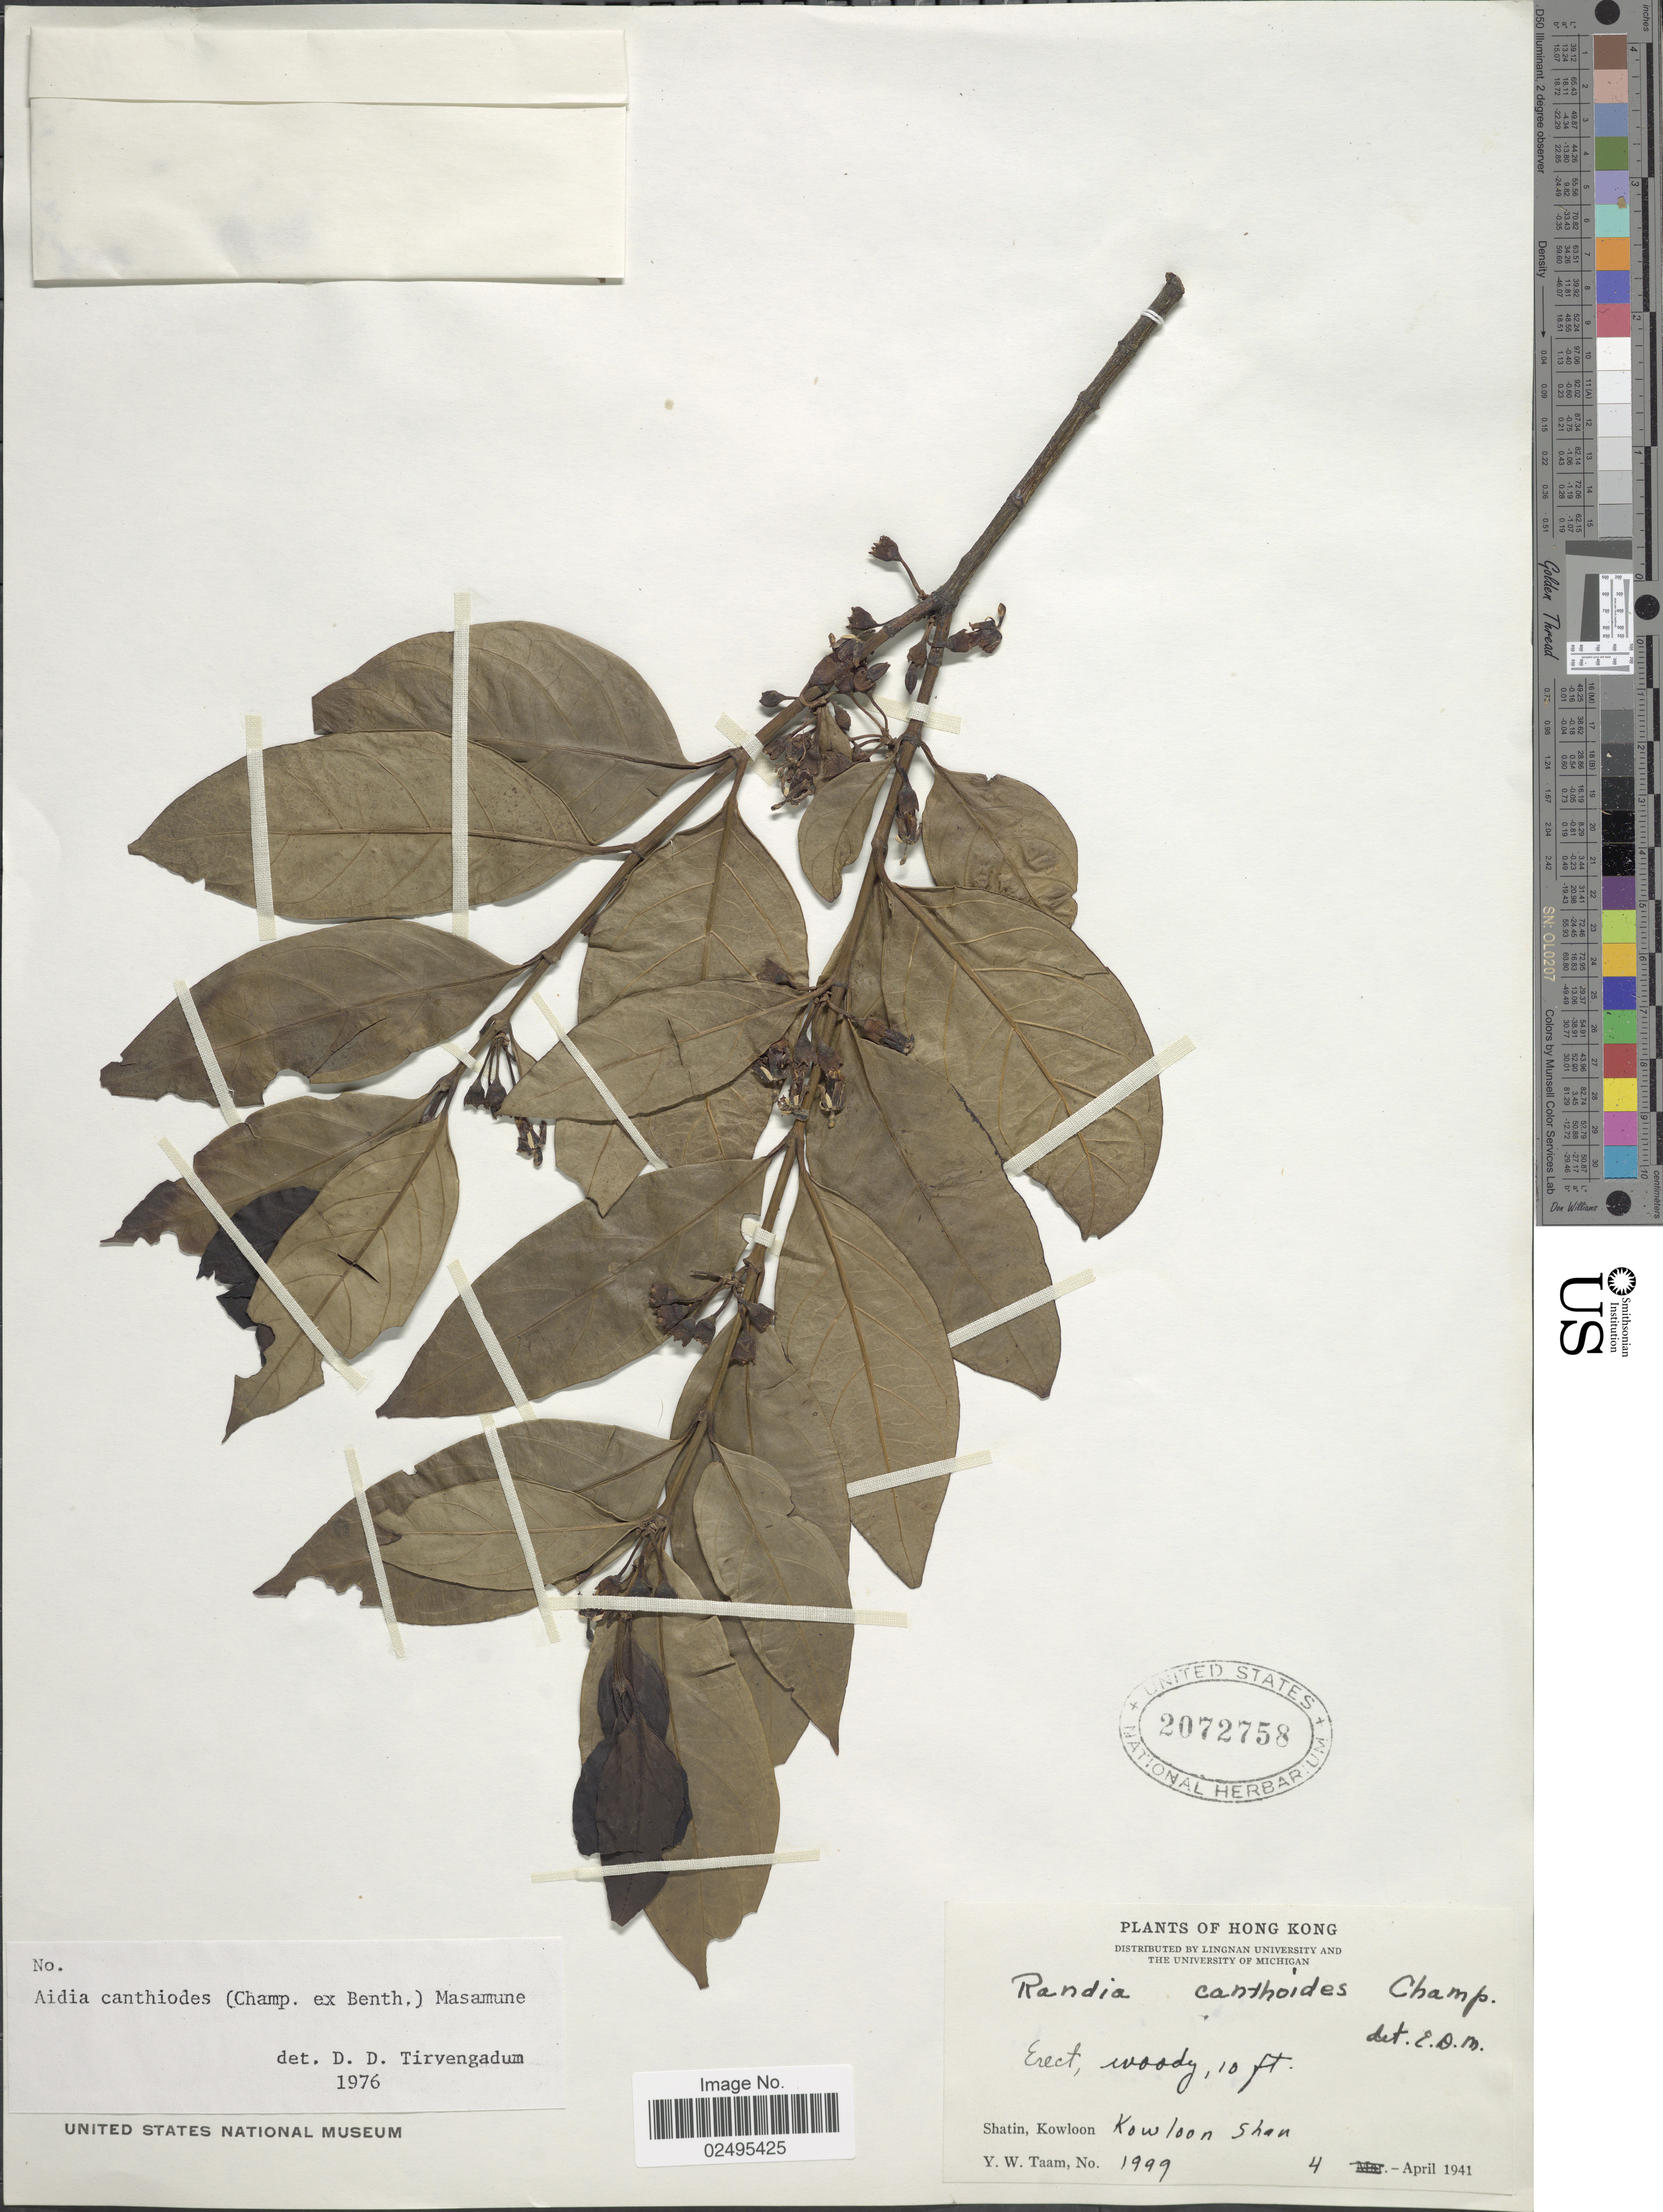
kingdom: Plantae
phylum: Tracheophyta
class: Magnoliopsida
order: Gentianales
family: Rubiaceae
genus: Aidia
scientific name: Aidia canthioides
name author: (Champ. ex Benth.) Masam.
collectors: Y. W. Taam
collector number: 1999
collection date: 1941-04-04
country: China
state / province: Hong Kong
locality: Shatin, Kowloon Shan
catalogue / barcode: US 2072758